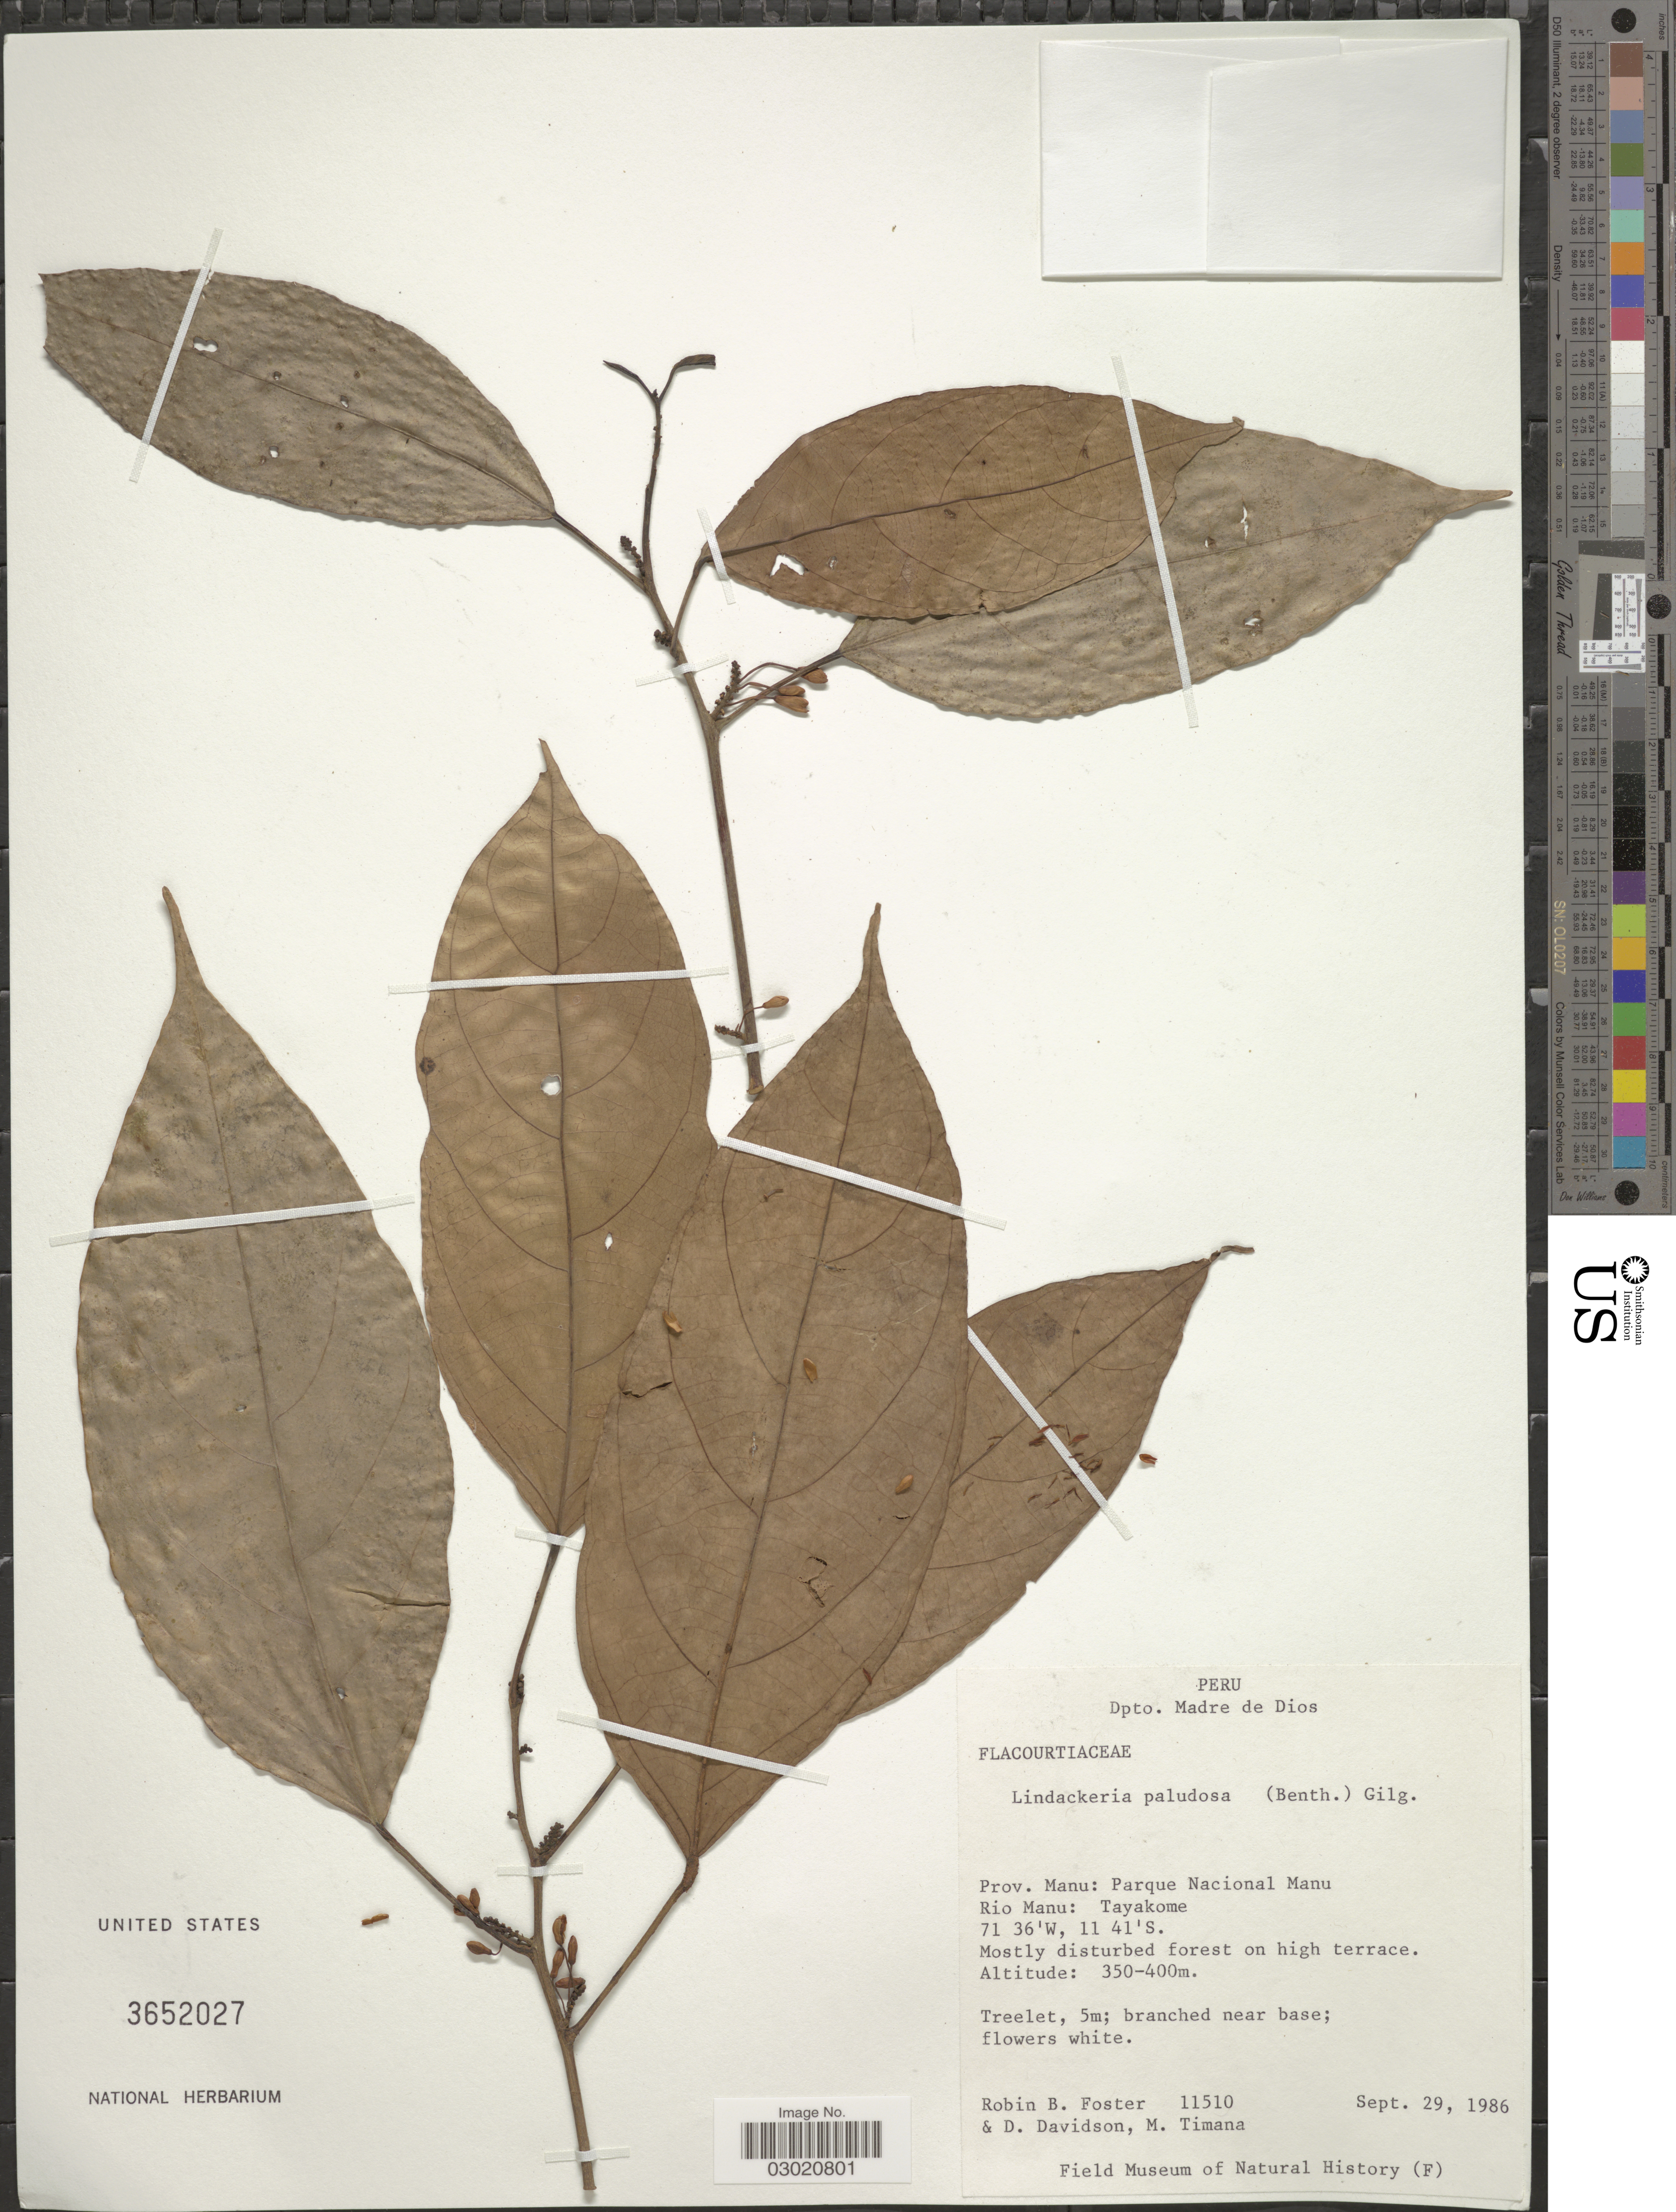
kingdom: Plantae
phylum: Tracheophyta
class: Magnoliopsida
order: Malpighiales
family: Achariaceae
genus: Lindackeria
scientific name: Lindackeria paludosa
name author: (Benth.) Gilg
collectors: R. B. Foster, D. Davidson & M. E. Timaná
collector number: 11510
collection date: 1986-09-29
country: Peru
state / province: Madre de Dios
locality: Dpto. Madre de Dios, Prov. Manu: Parque Nacional Manu, Rio Manu: Tayakome.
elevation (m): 350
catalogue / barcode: US 3652027